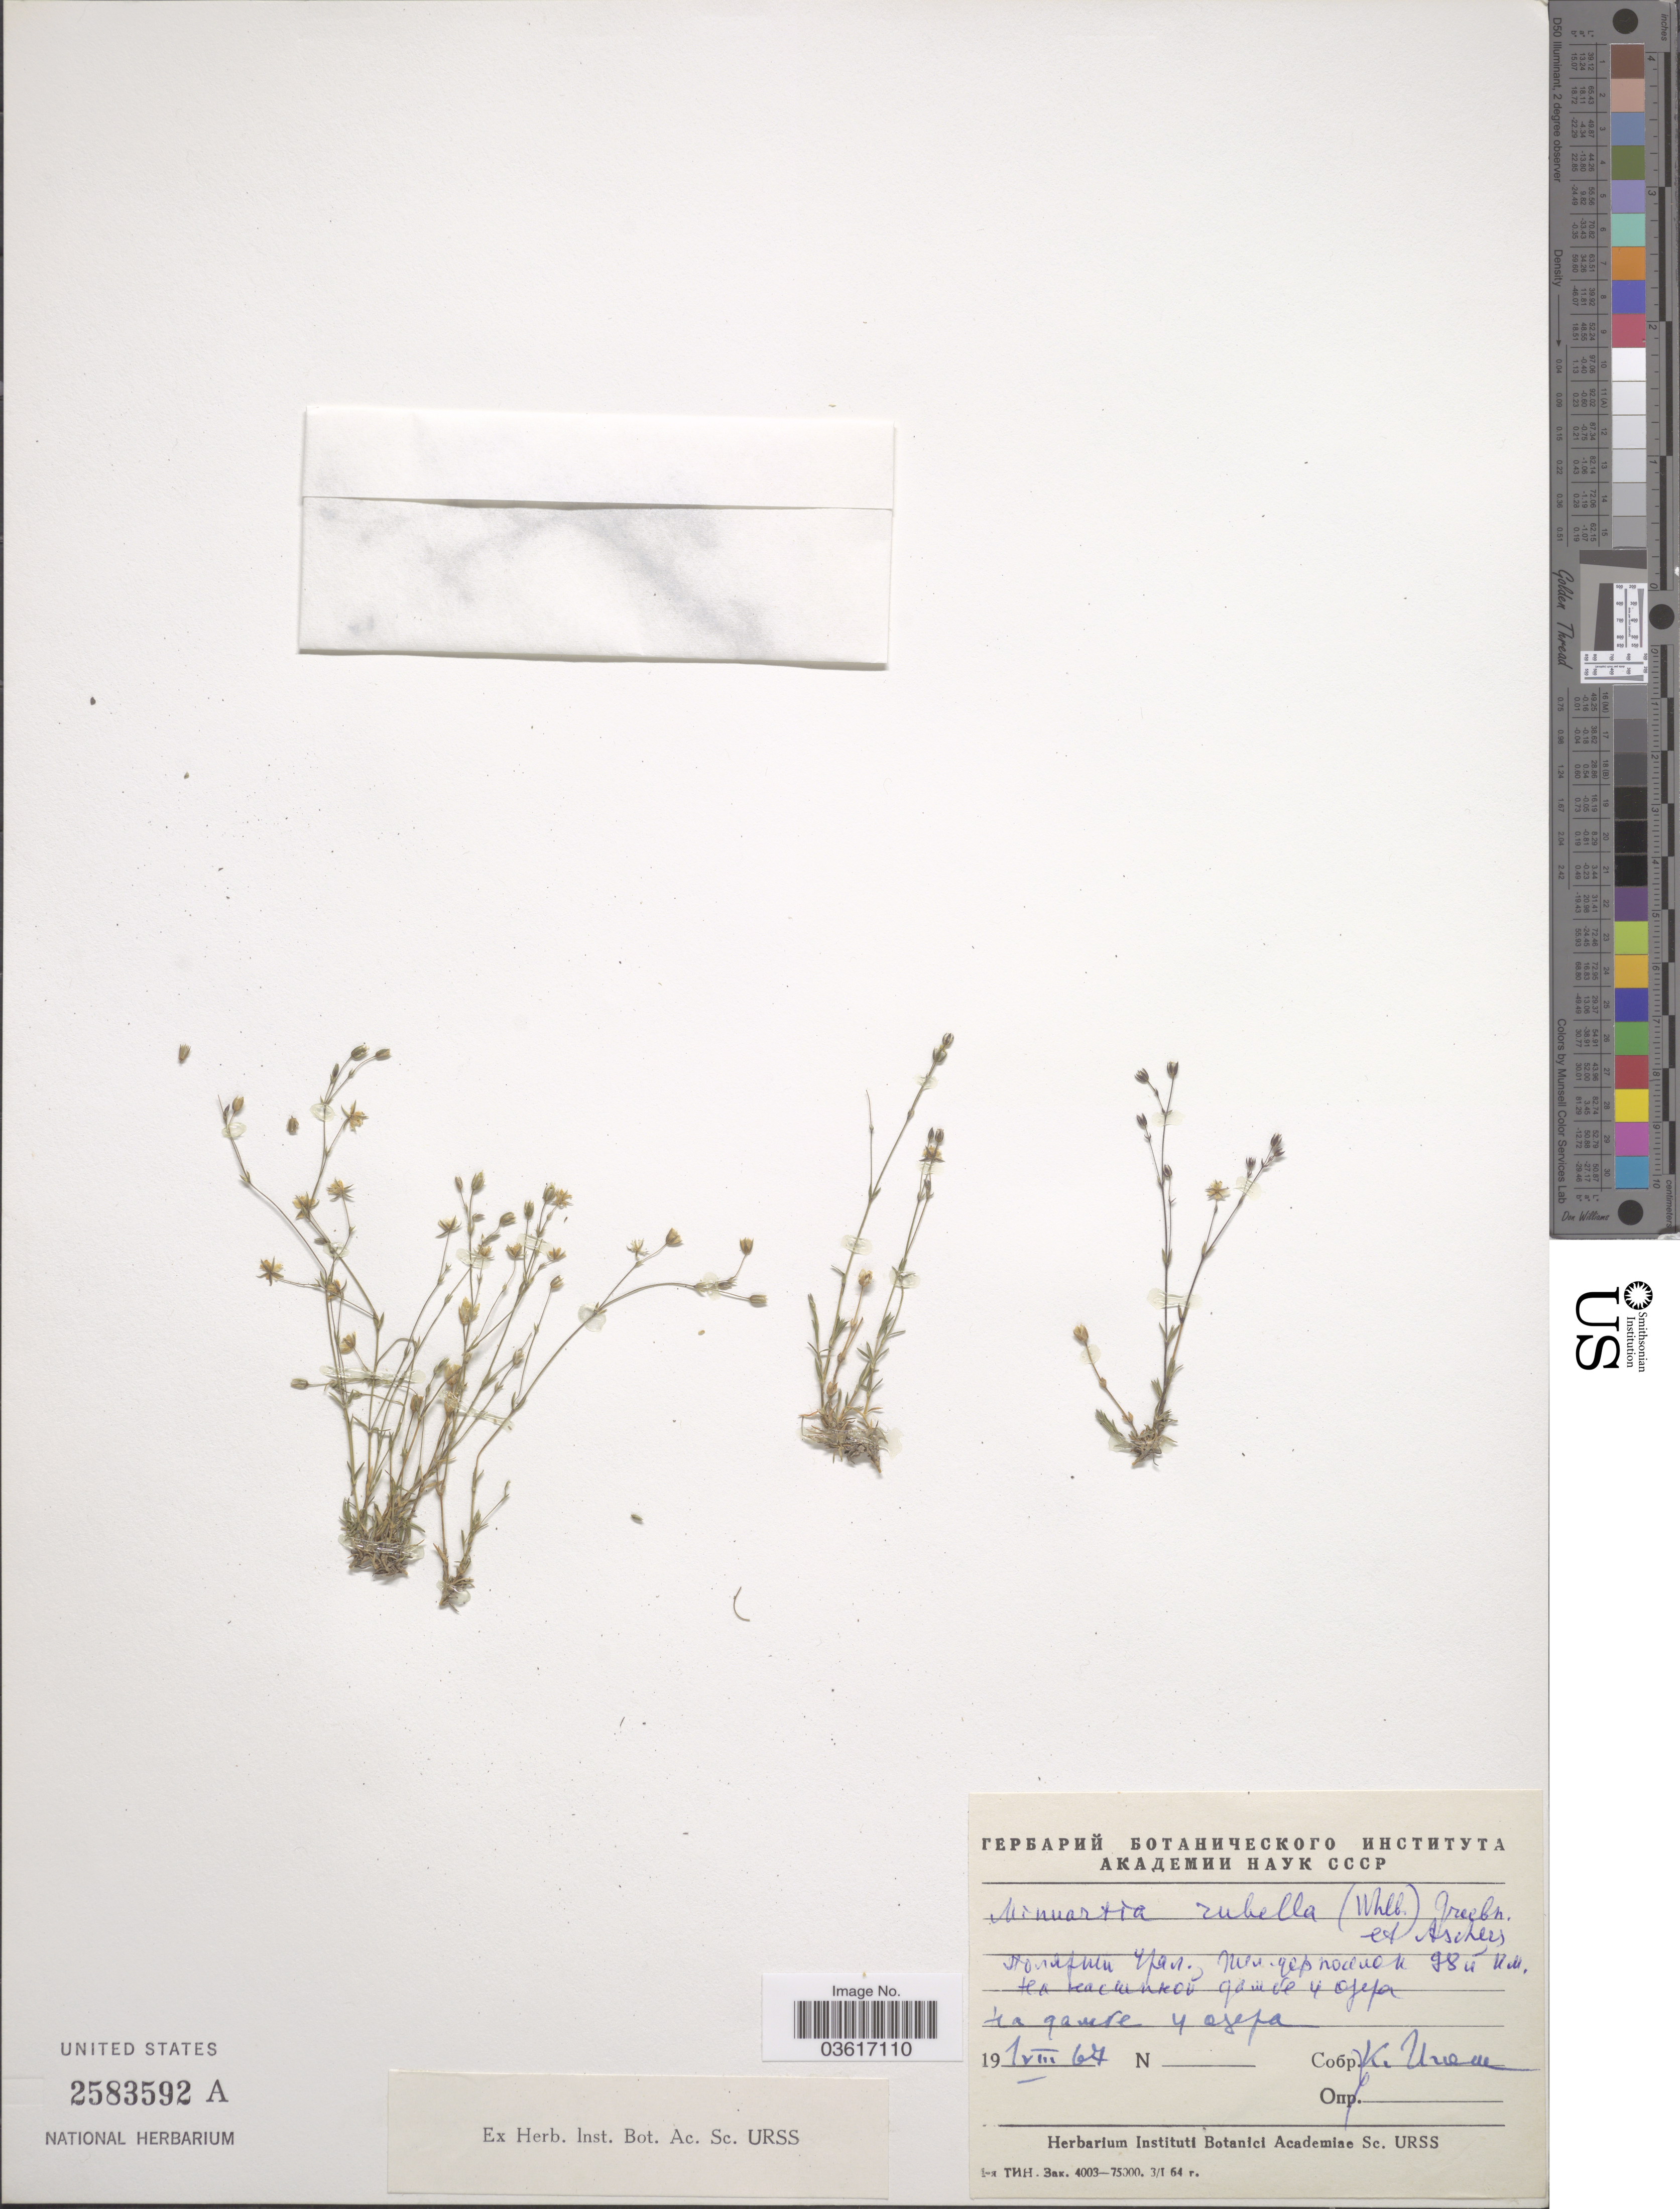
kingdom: Plantae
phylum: Tracheophyta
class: Magnoliopsida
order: Caryophyllales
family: Caryophyllaceae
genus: Minuartia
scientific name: Minuartia rubella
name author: (Wahlenb.) Hiern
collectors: K. Ipesh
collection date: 1967-08-01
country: Russian Federation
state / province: Komi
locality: Polar Urals, village 98 km.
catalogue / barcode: US 2583592A